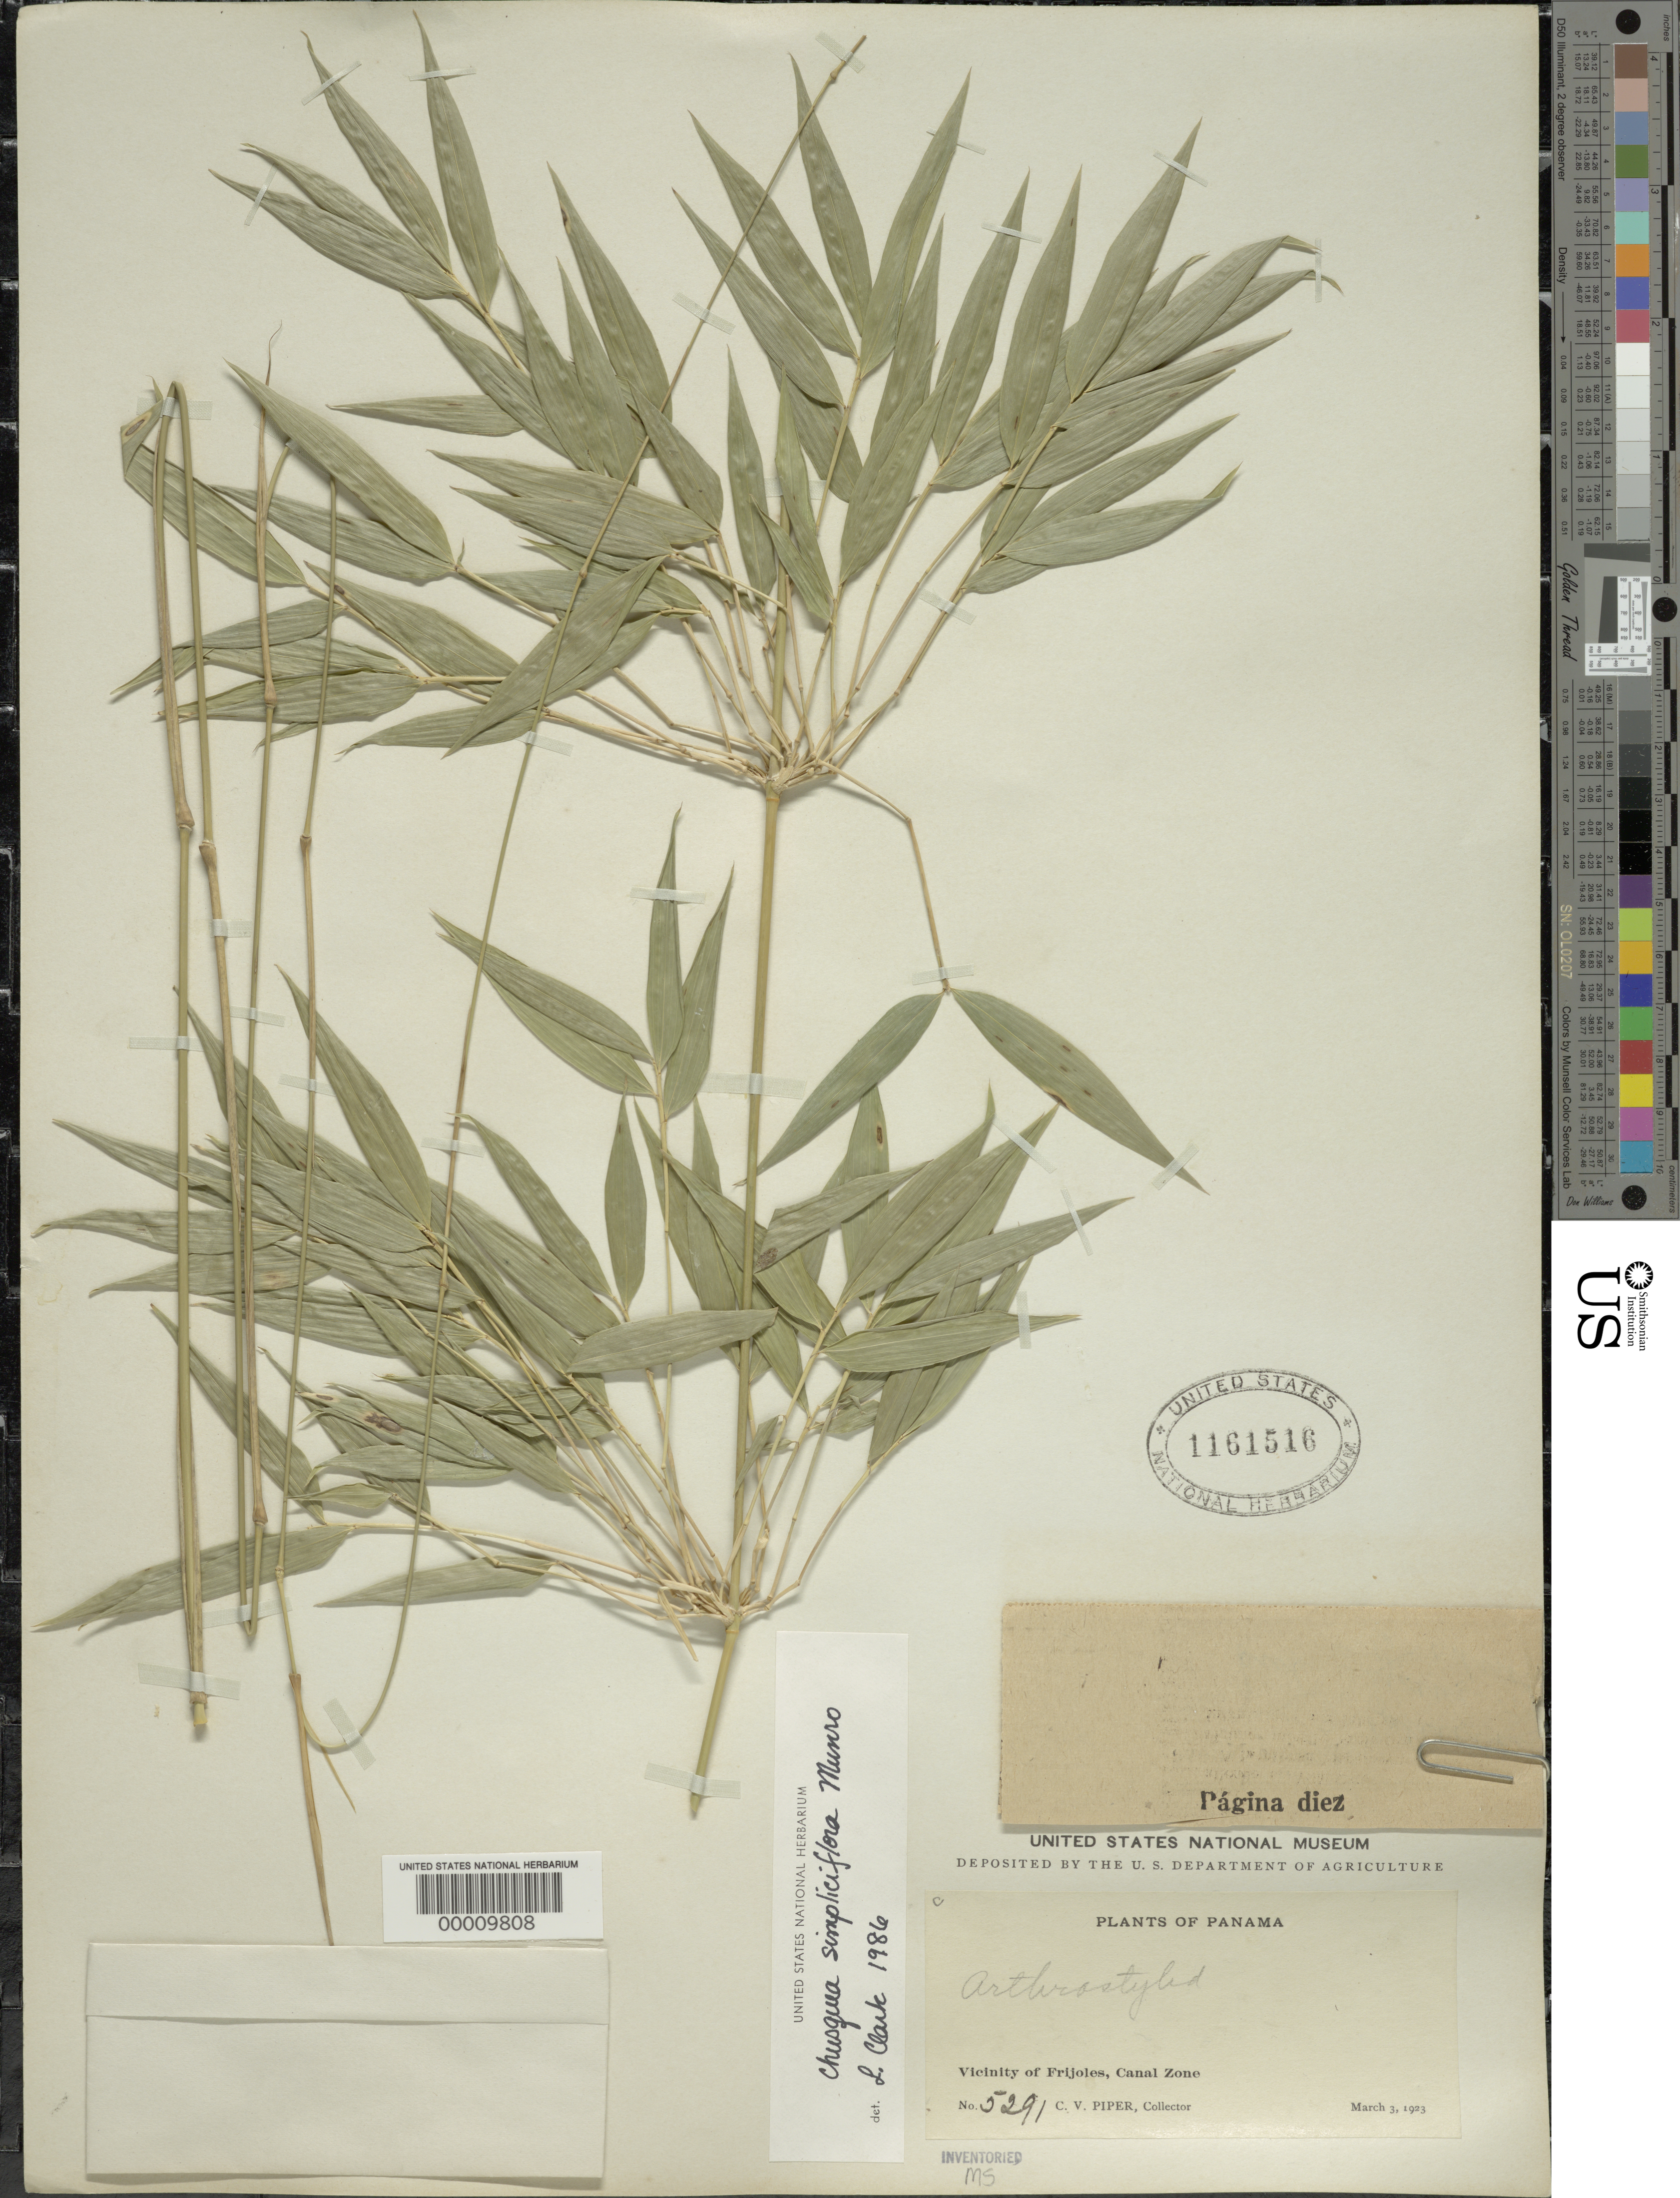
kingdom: Plantae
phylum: Tracheophyta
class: Liliopsida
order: Poales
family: Poaceae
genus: Chusquea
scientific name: Chusquea simpliciflora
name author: Munro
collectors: C. V. Piper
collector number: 5291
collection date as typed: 03 Mar 1923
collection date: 1923-03-03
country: Panama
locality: Frijoles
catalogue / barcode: US 1161516